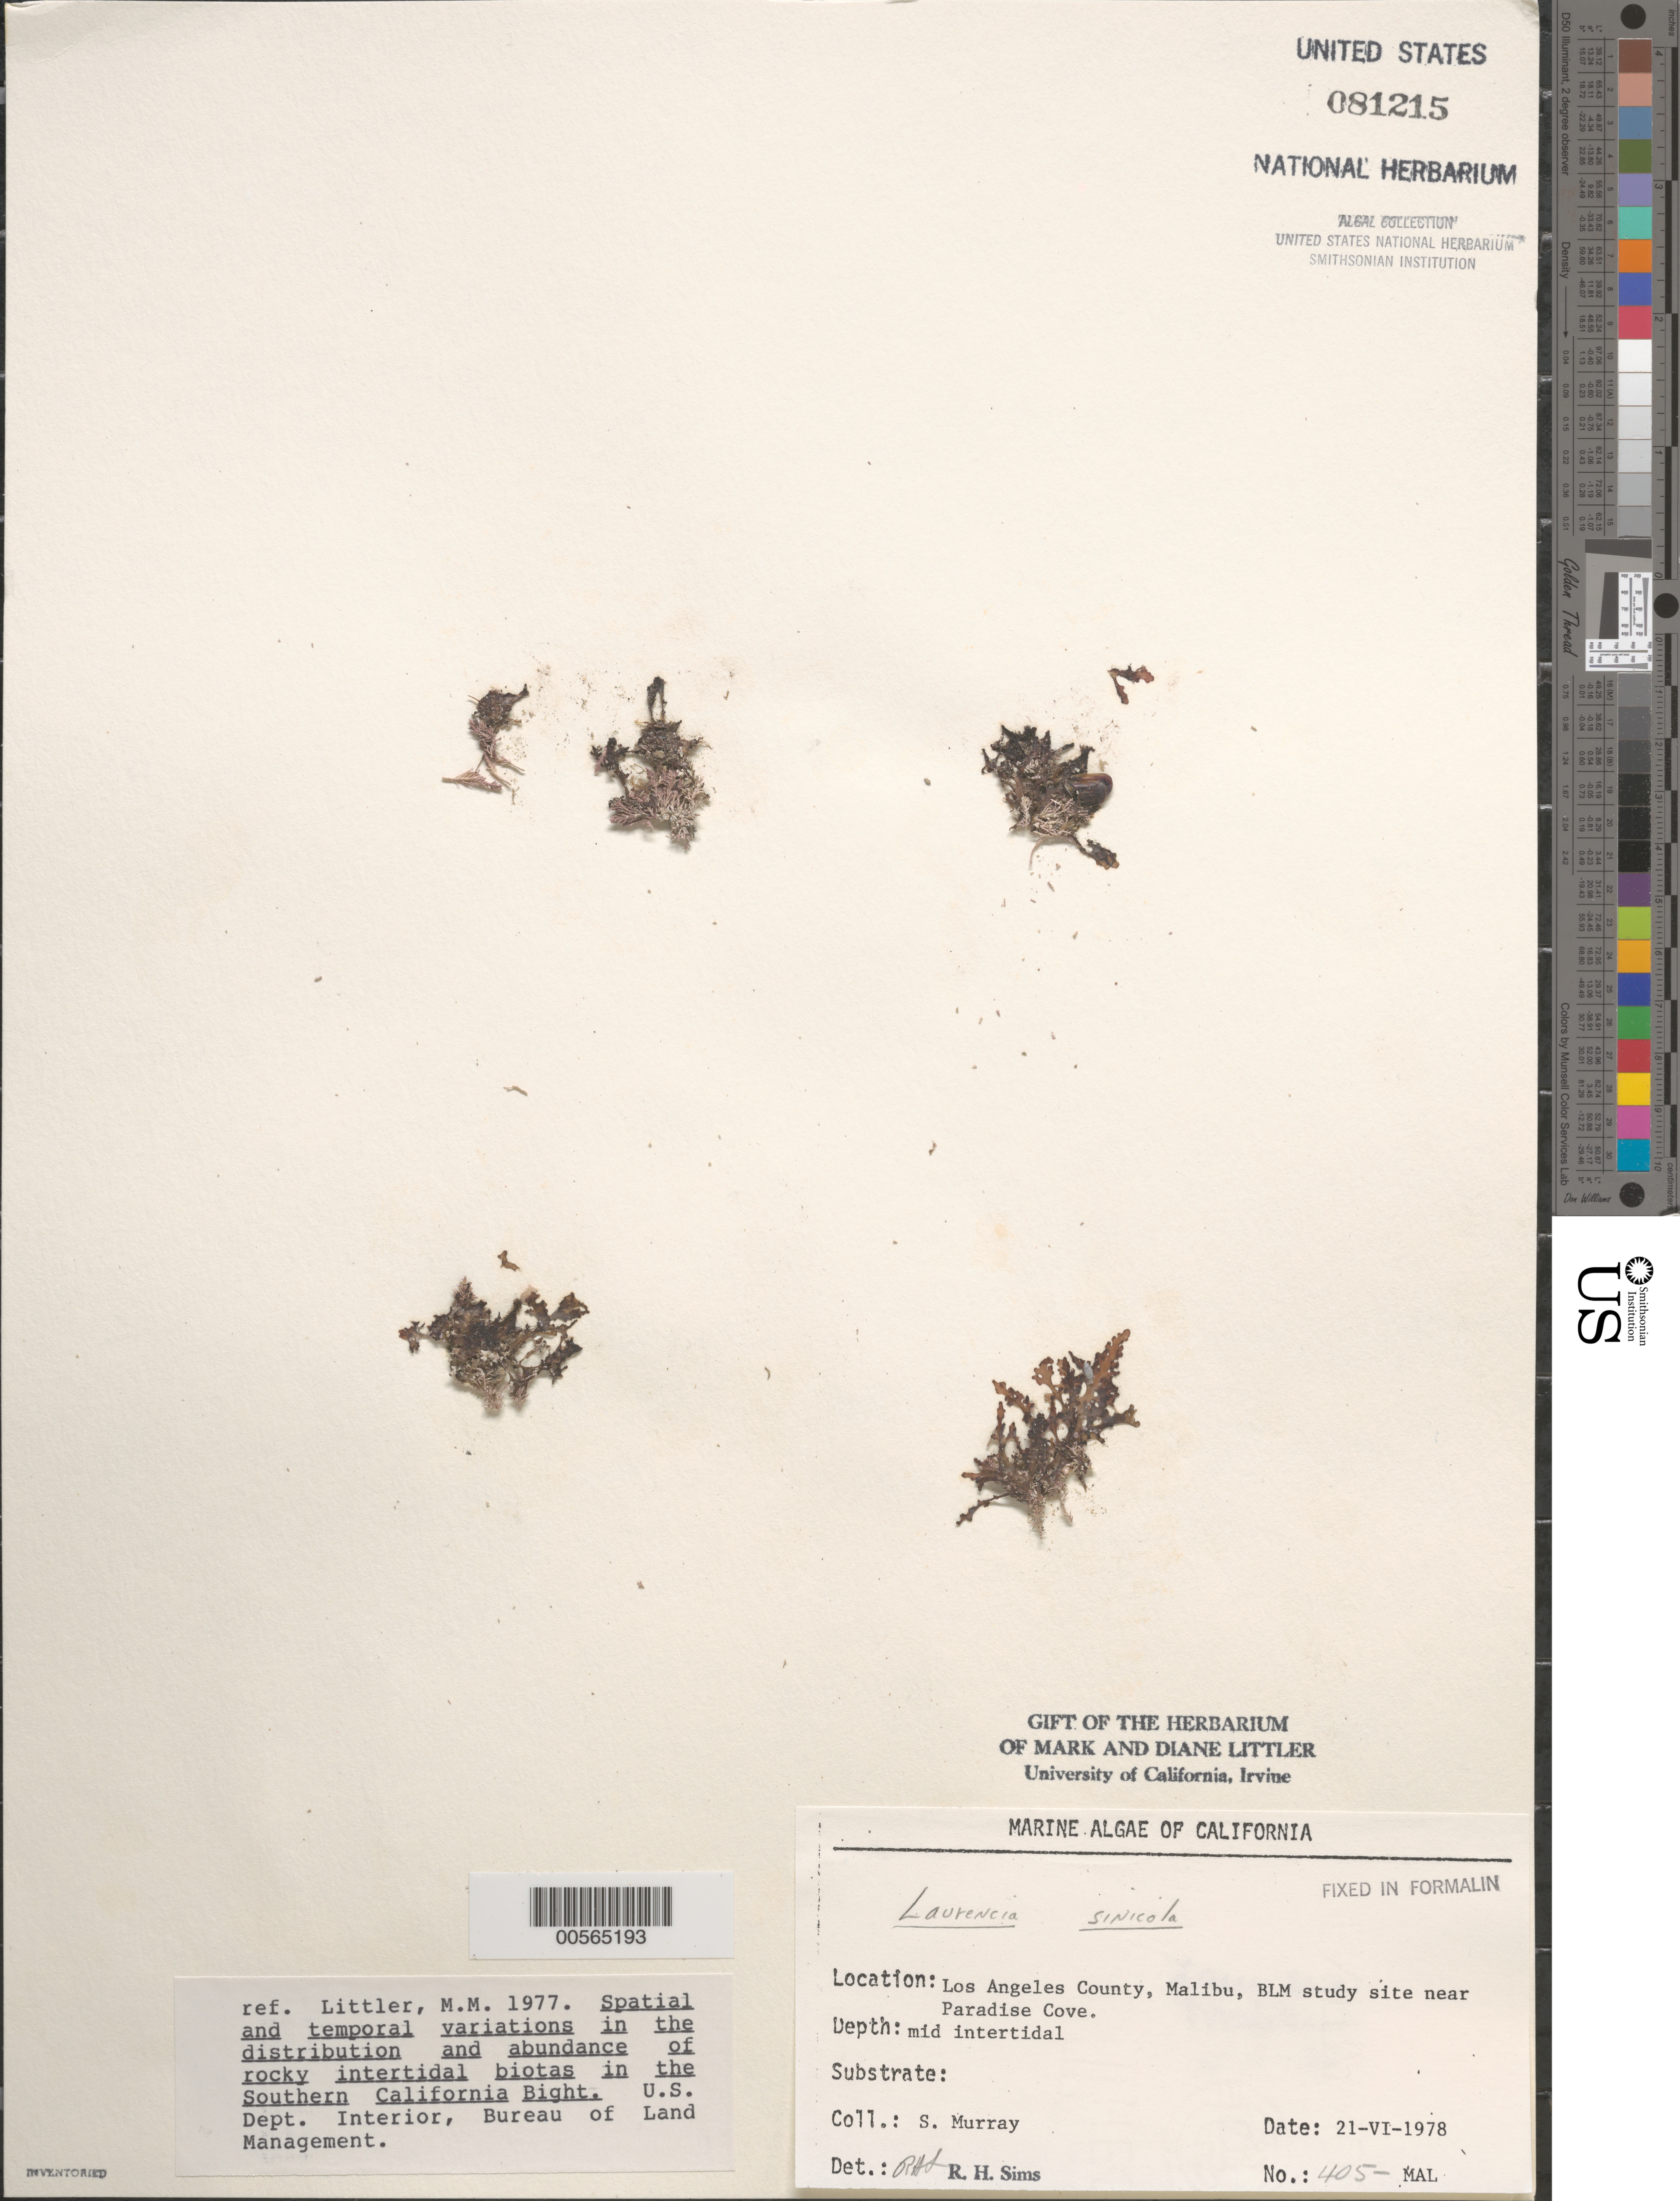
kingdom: Plantae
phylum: Rhodophyta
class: Florideophyceae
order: Ceramiales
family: Rhodomelaceae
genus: Osmundea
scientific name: Osmundea sinicola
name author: (Setchell & N.L. Gardner) K.W. Nam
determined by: Algae name updating Project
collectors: S. N. Murray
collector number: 405-mal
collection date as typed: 21 Jul 1978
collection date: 1978-07-21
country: United States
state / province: California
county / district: Los Angeles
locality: Malibu, near Paradise Cove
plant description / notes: BLM-SOCALBIGHT Rocky Intertidal Survey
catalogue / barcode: US 81215